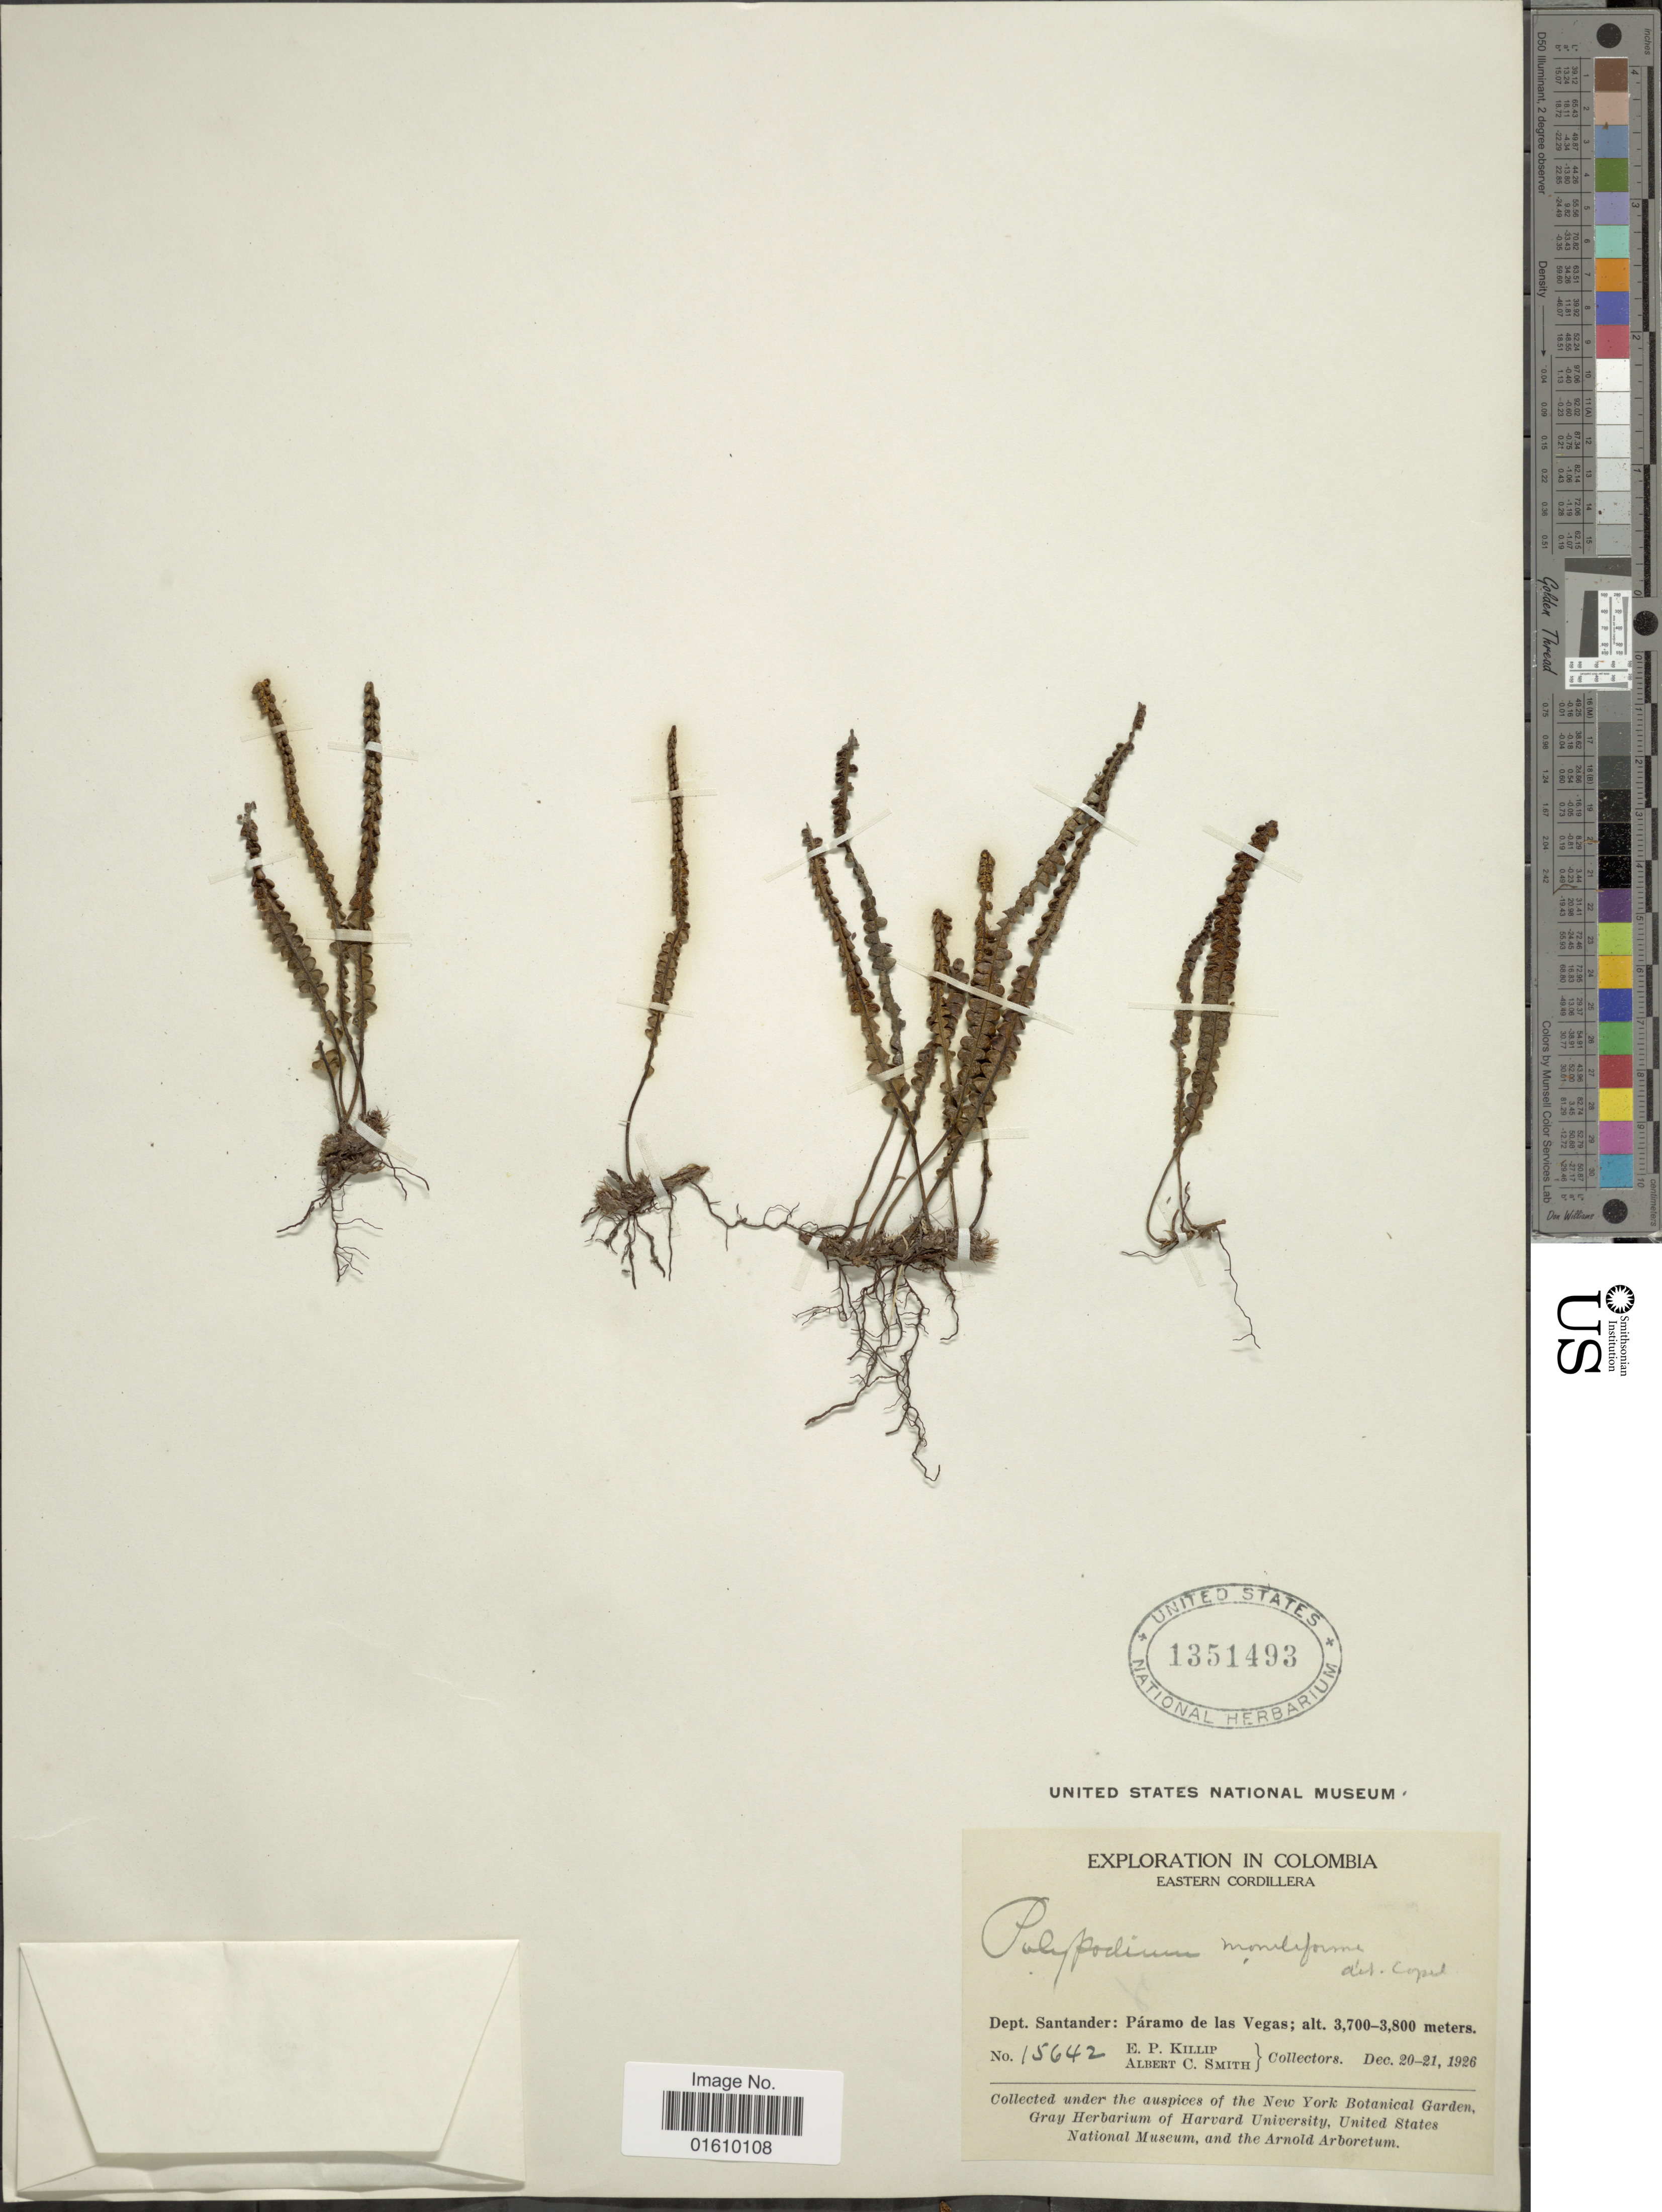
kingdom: Plantae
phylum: Tracheophyta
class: Polypodiopsida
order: Polypodiales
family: Polypodiaceae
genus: Melpomene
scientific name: Melpomene moniliformis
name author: (Lag. ex Sw.) A.R. Sm. & R.C. Moran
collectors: E. P. Killip & A. C. Smith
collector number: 15642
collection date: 1926-12-20/1926-12-21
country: Colombia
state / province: Santander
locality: Eastern Cordillera, Páramo de las Vegas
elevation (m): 3700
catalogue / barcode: US 1351493